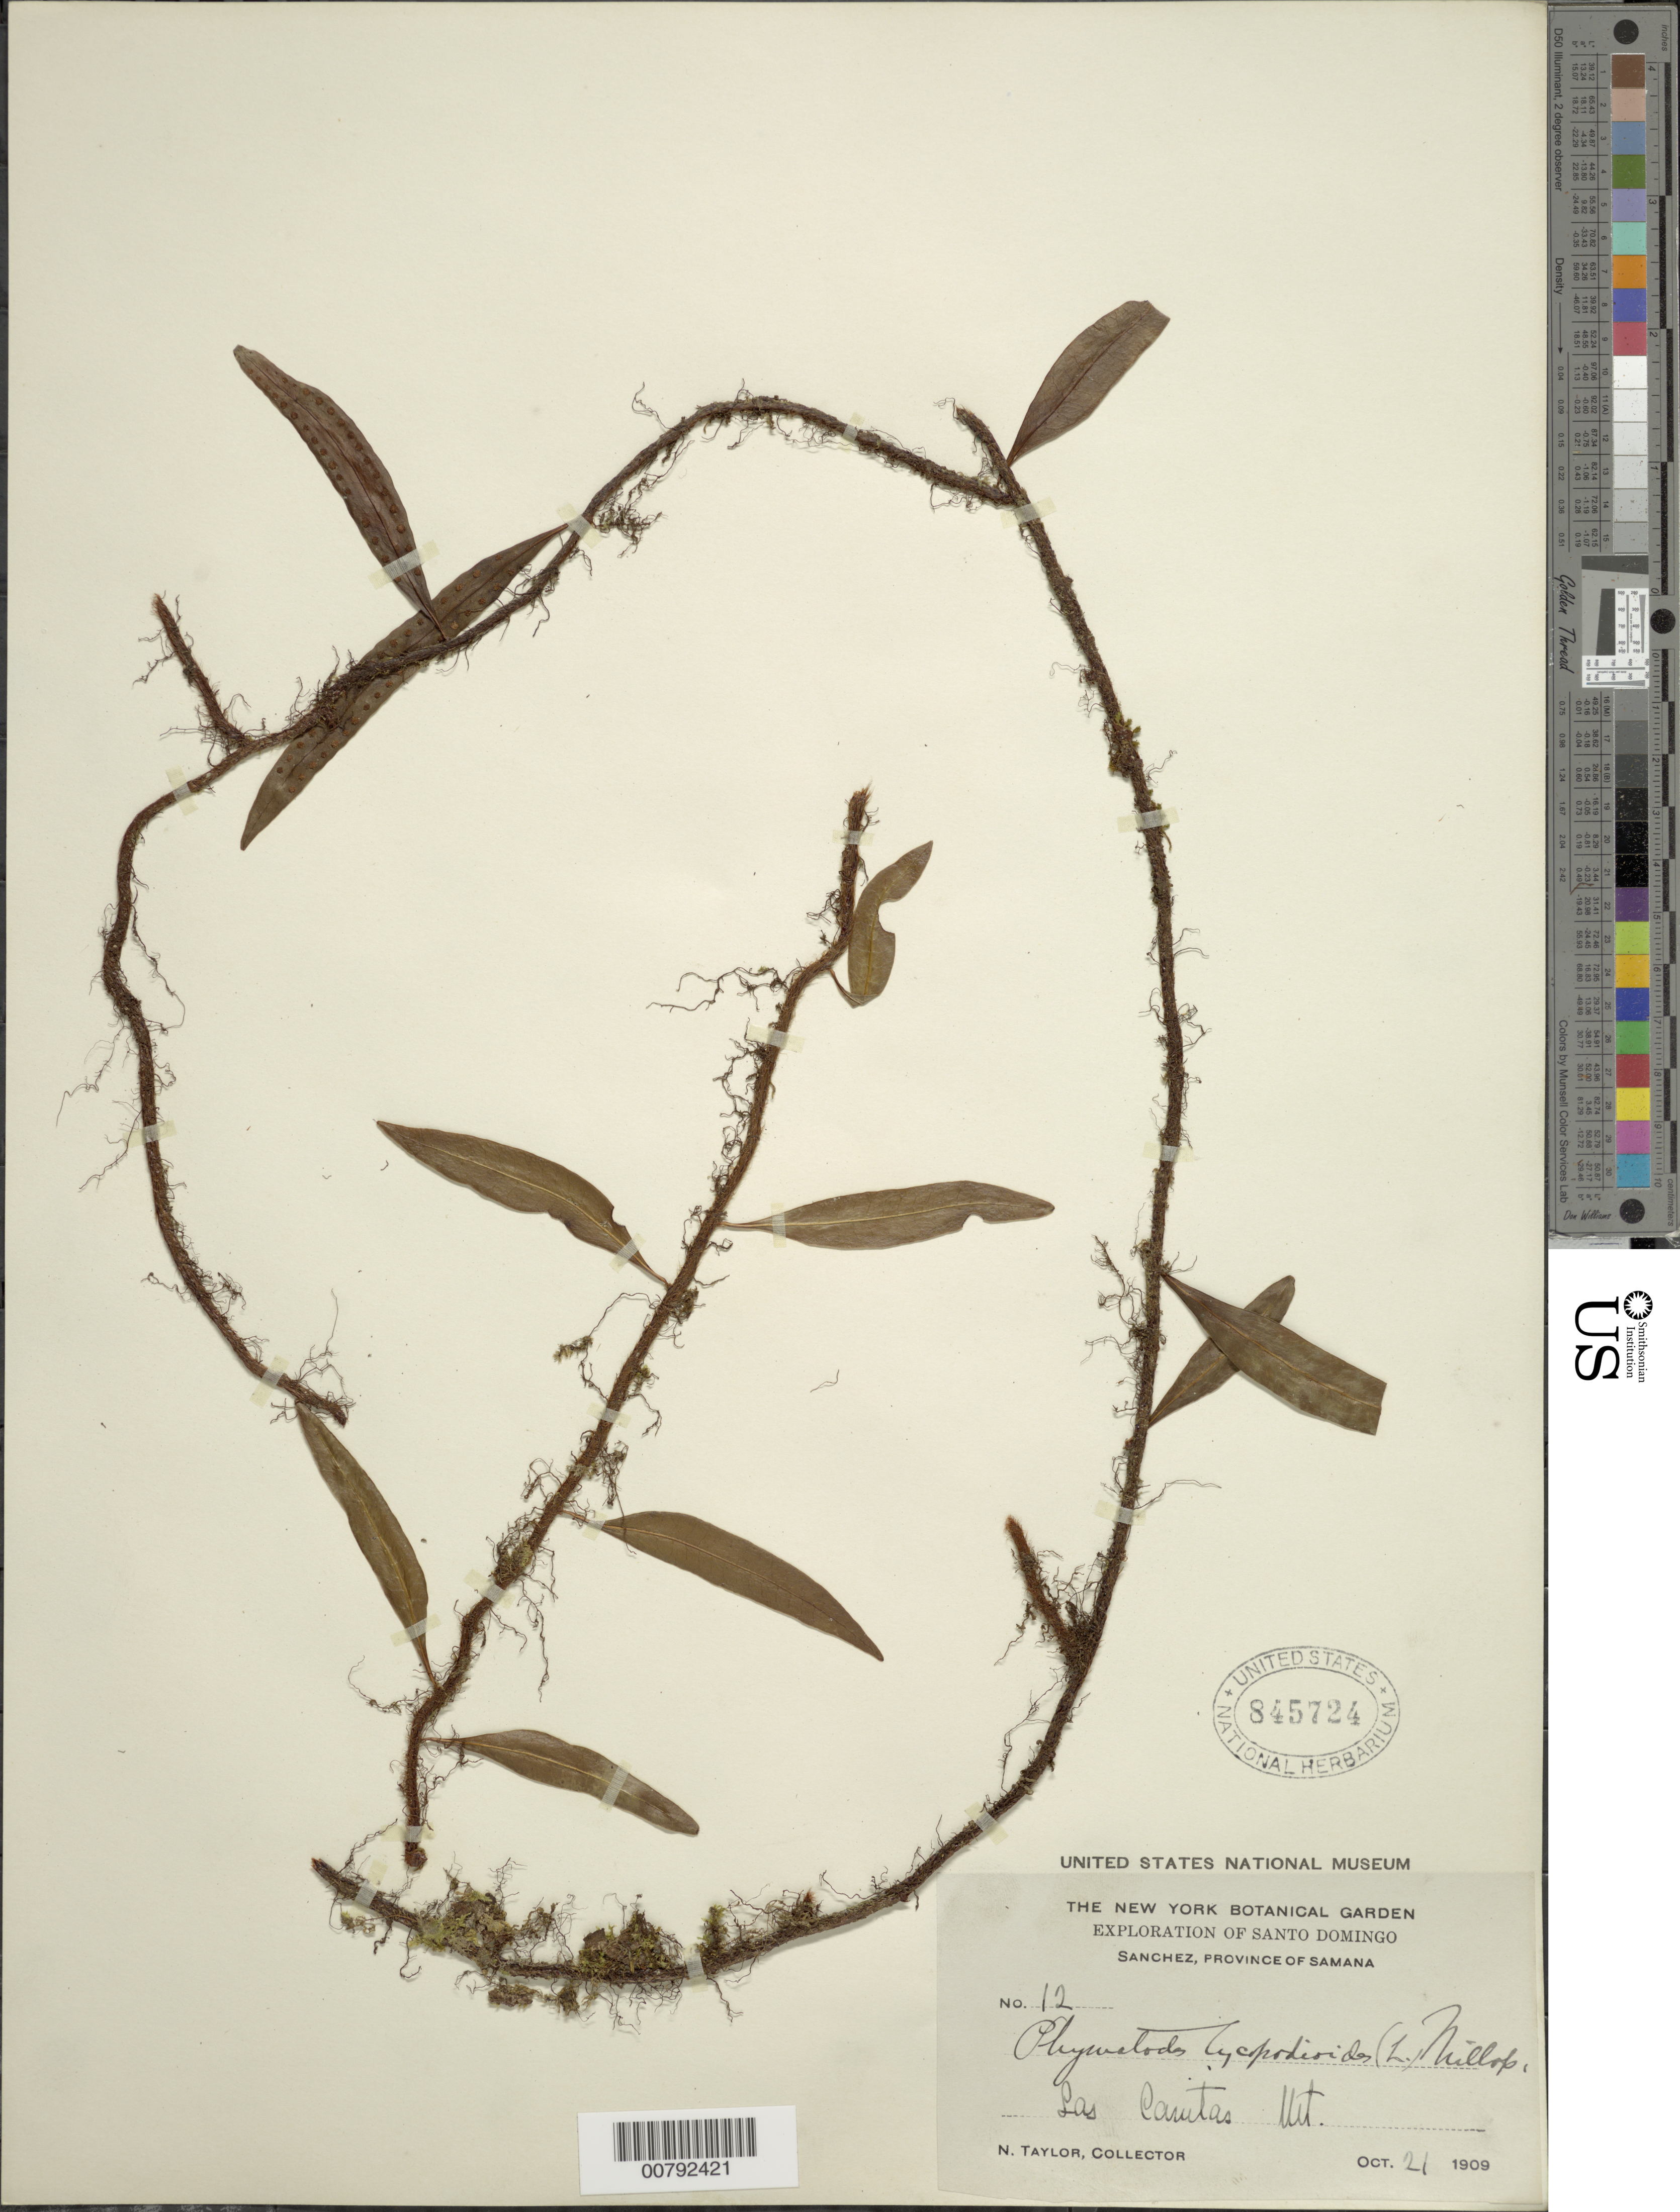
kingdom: Plantae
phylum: Tracheophyta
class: Polypodiopsida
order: Polypodiales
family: Polypodiaceae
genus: Microgramma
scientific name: Microgramma lycopodioides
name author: (L.) Copel.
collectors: N. Taylor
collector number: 12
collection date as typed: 21 Oct 1909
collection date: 1909-10-21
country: Dominican Republic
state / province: Samana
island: Hispaniola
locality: Sanchez, Las Canitas Mt.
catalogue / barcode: US 845724